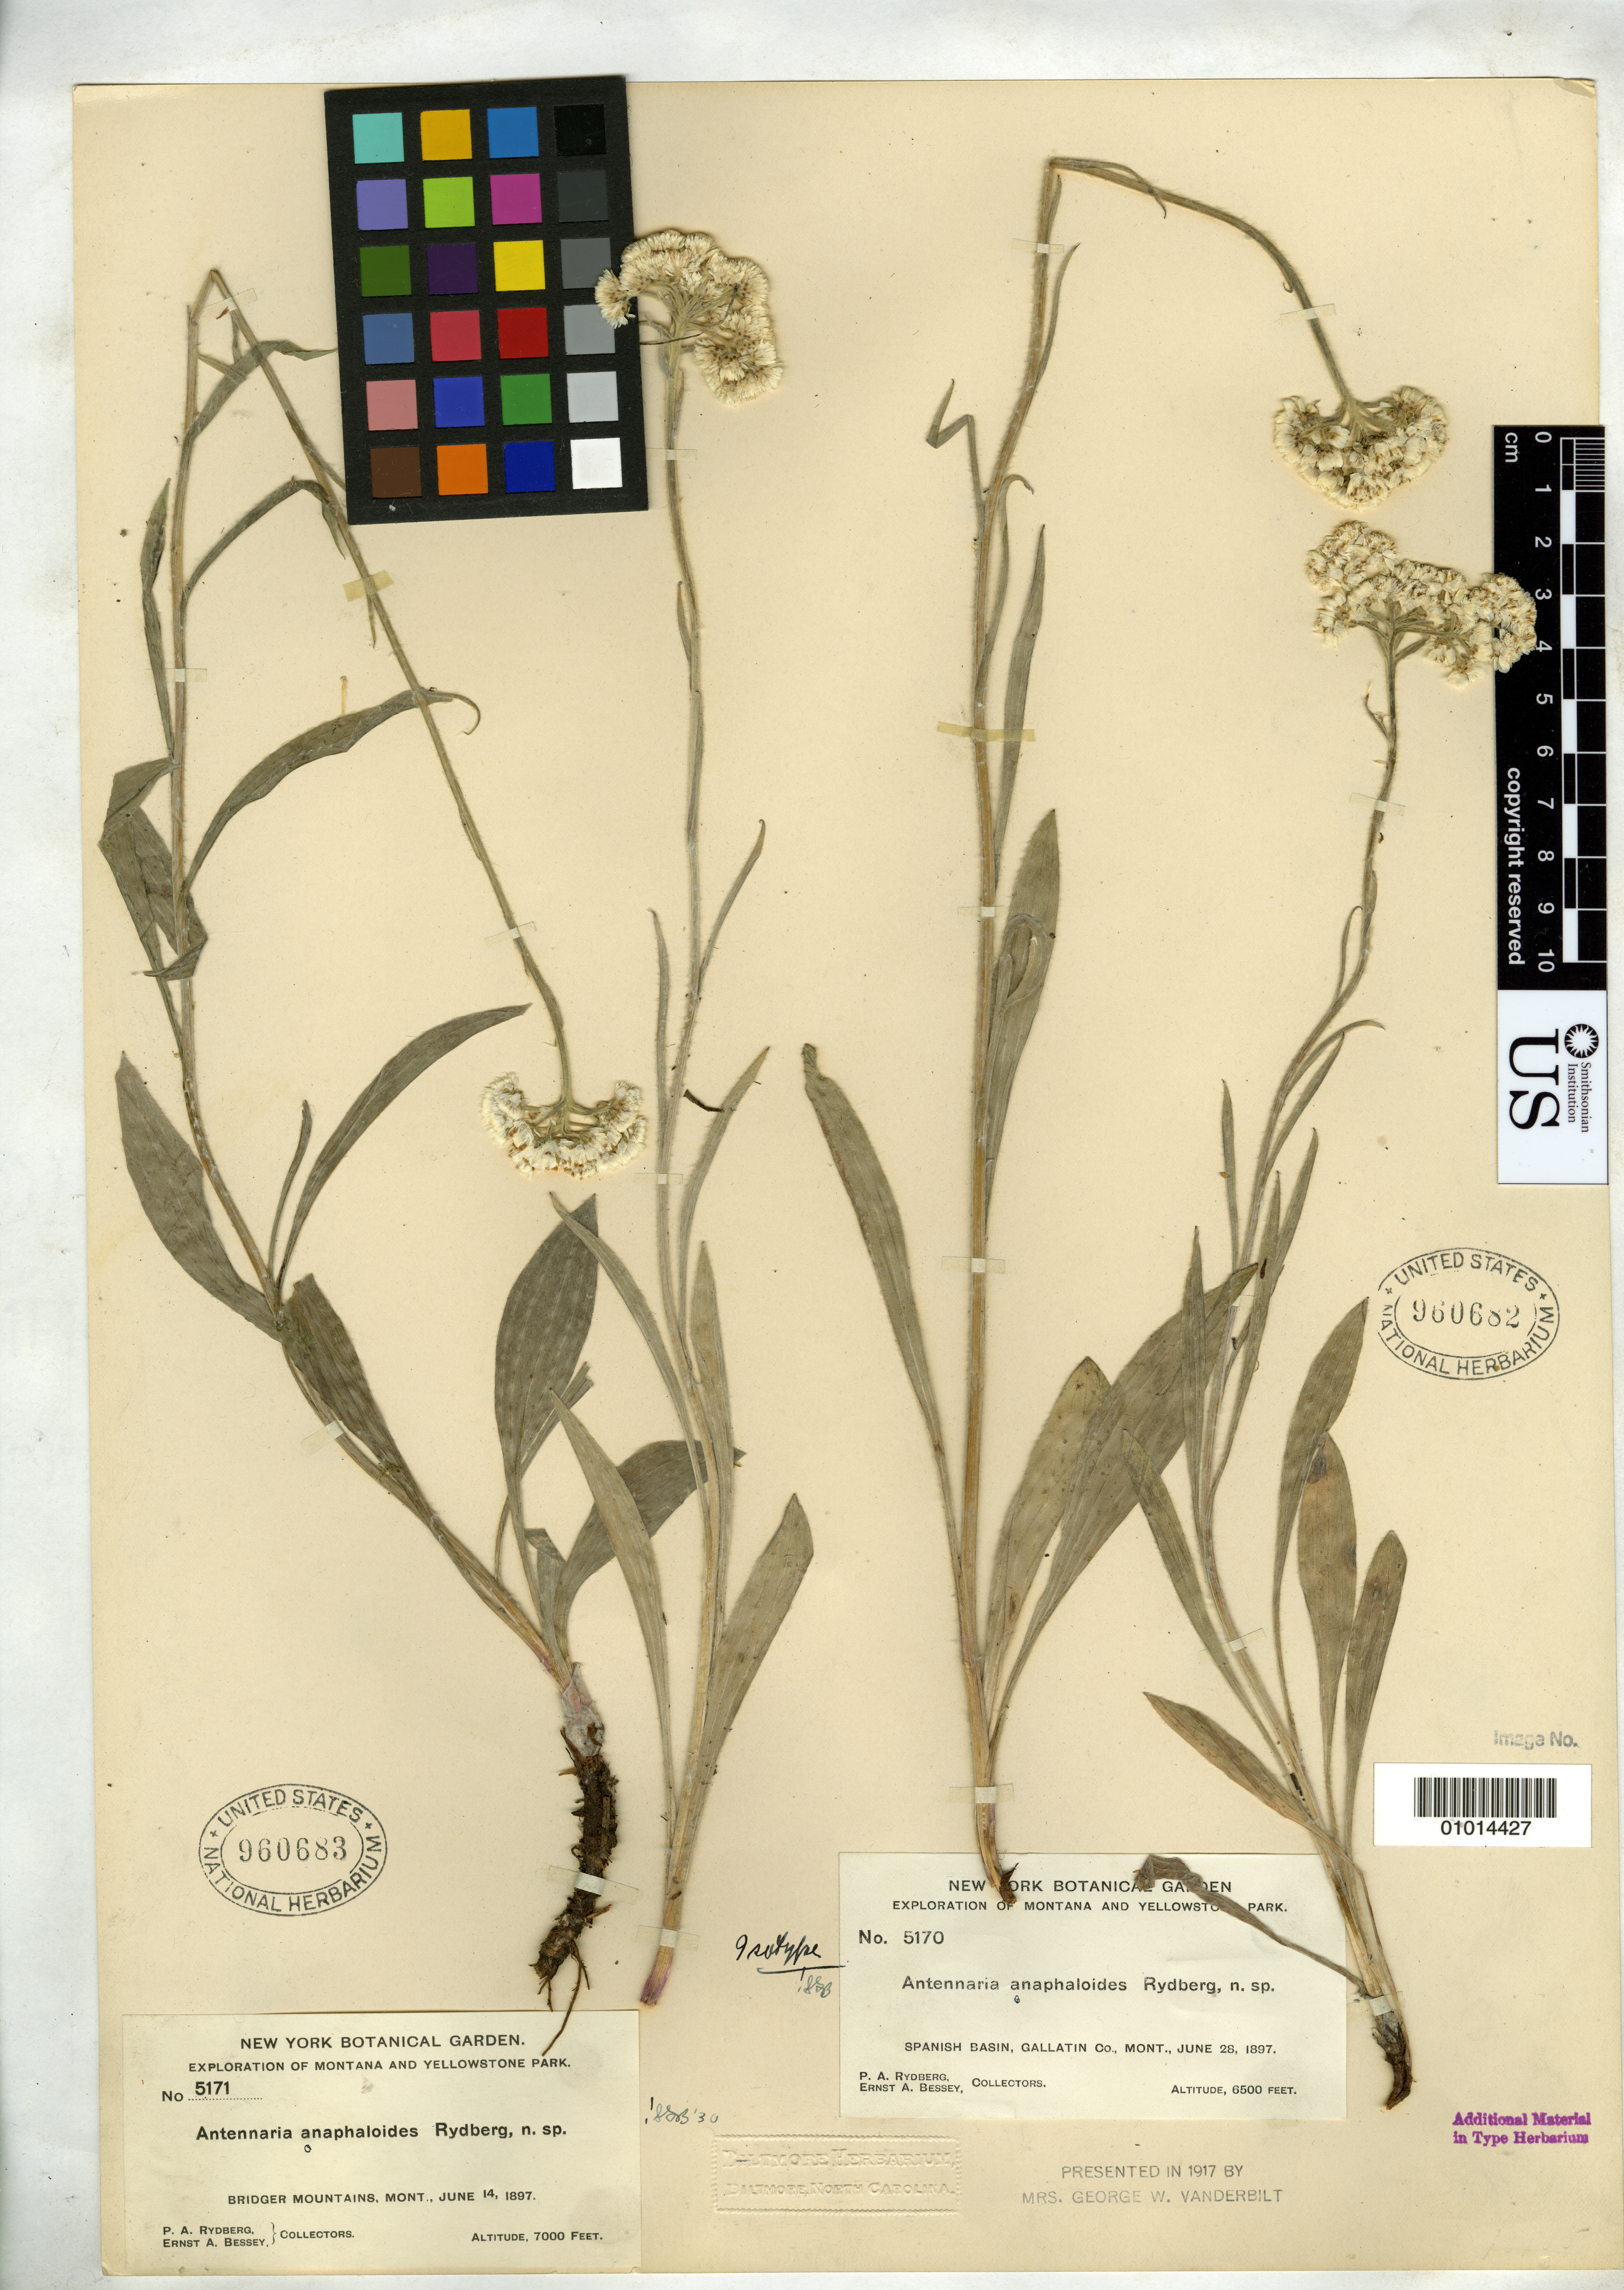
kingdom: Plantae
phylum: Tracheophyta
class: Magnoliopsida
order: Asterales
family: Asteraceae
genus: Antennaria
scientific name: Antennaria anaphaloides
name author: Rydb.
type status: Isotype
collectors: P. A. Rydberg & E. Bessey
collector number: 5170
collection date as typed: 28 Jun 1897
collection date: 1897-06-28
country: United States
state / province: Montana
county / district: Gallatin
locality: Spanish Basin.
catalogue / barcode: US 960682